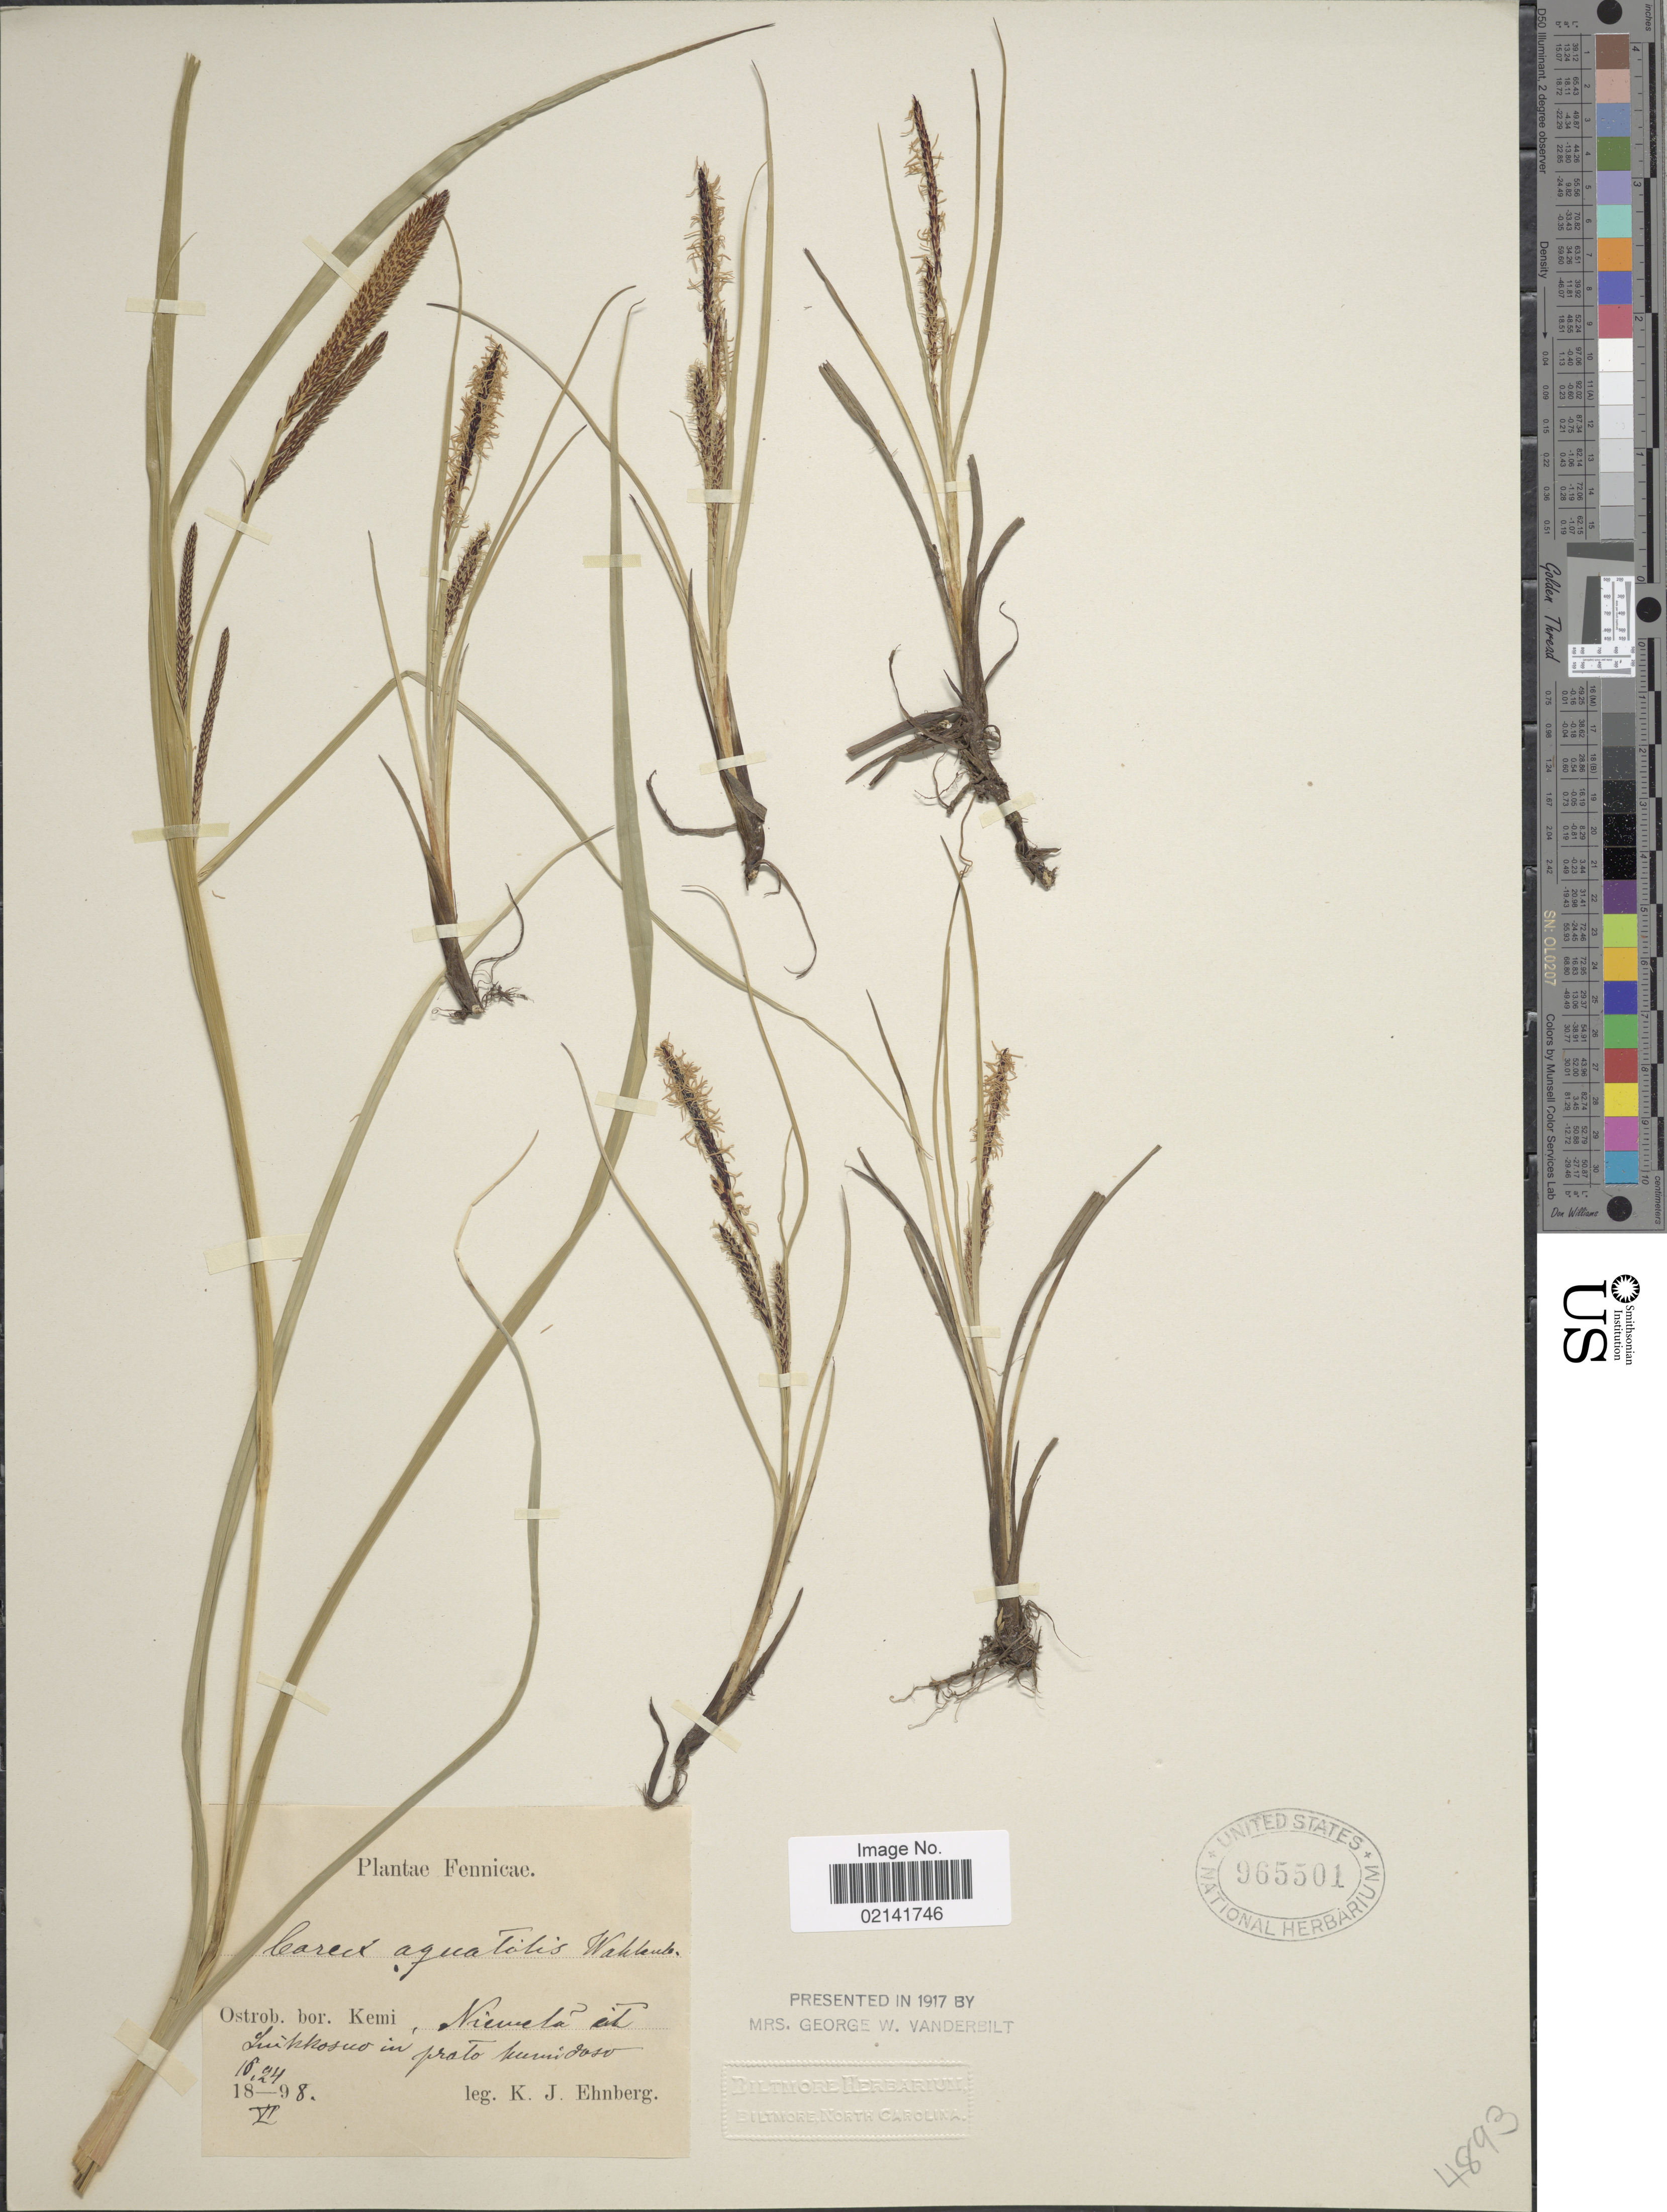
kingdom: Plantae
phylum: Tracheophyta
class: Liliopsida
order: Poales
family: Cyperaceae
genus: Carex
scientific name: Carex aquatilis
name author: Wahlenb.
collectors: K. Ehnberg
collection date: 1898-07-24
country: Finland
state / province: Pohjois-Pohjanmaa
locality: Niemelä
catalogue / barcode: US 965501